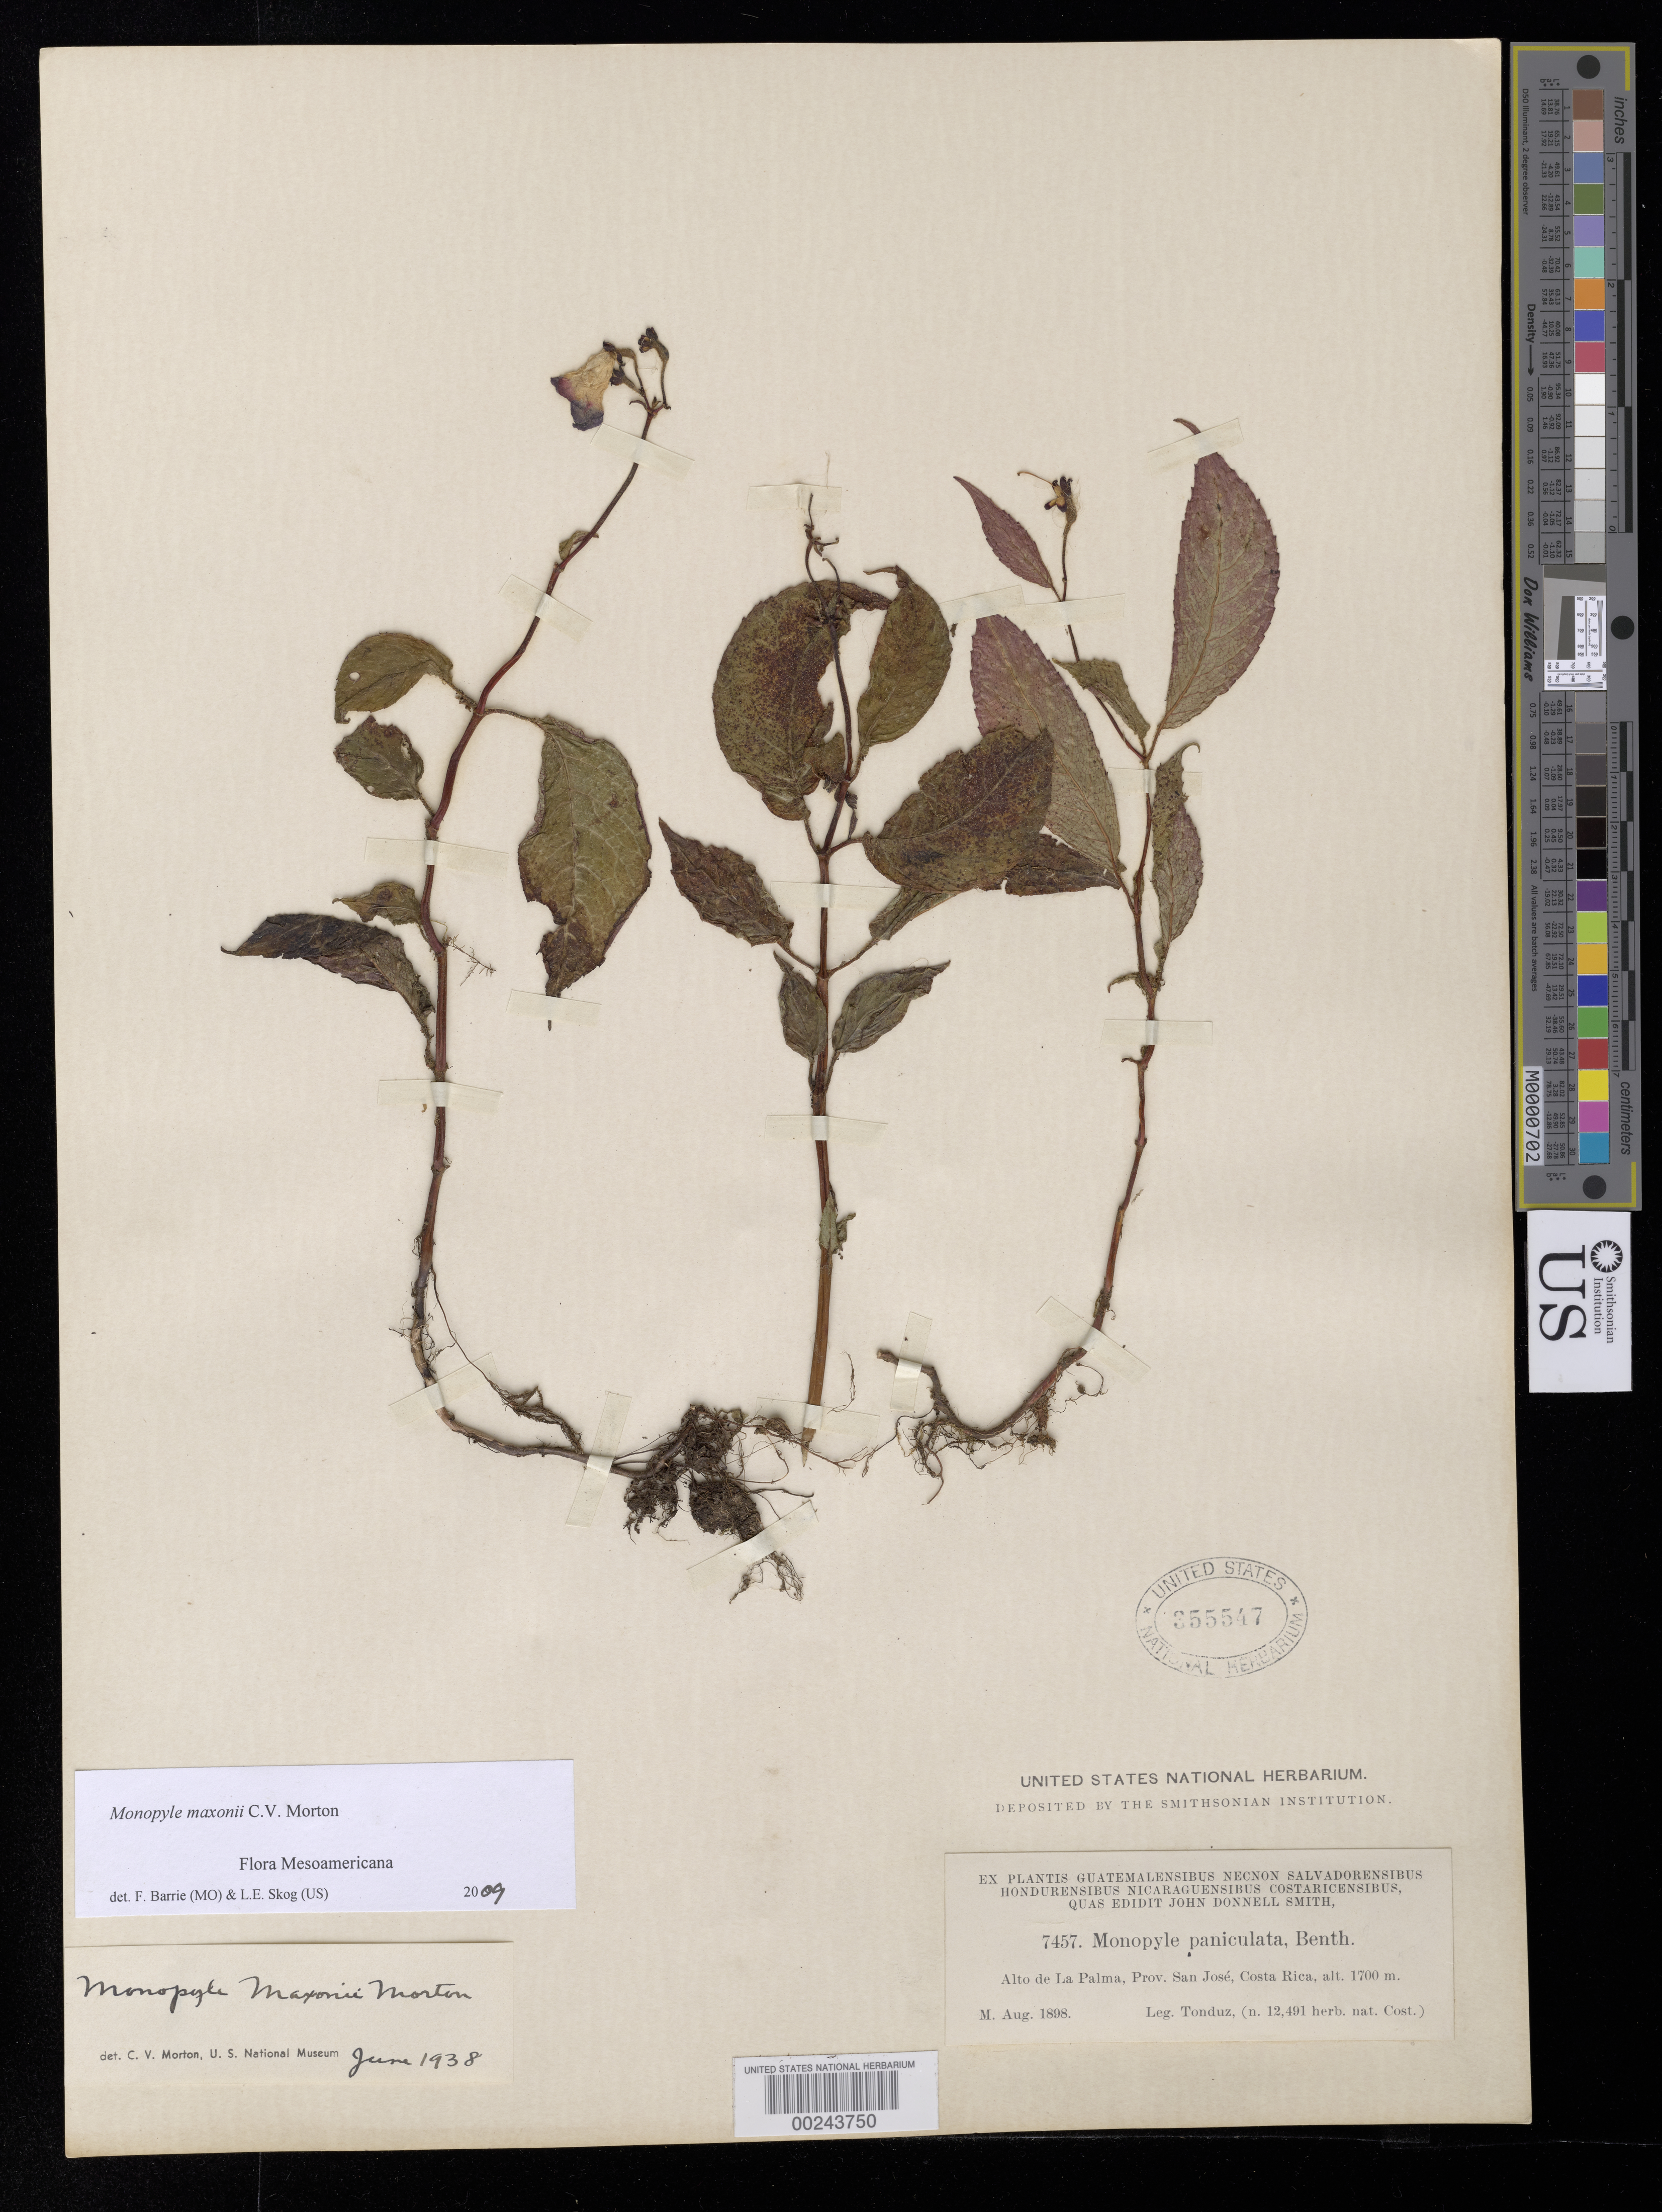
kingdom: Plantae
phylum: Tracheophyta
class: Magnoliopsida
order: Lamiales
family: Gesneriaceae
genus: Monopyle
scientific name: Monopyle maxonii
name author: C.V. Morton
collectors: A. Tonduz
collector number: HNC 12491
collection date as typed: Aug 1898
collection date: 1898-08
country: Costa Rica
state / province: San José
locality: Alto de La Palma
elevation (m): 1700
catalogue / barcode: US 355547